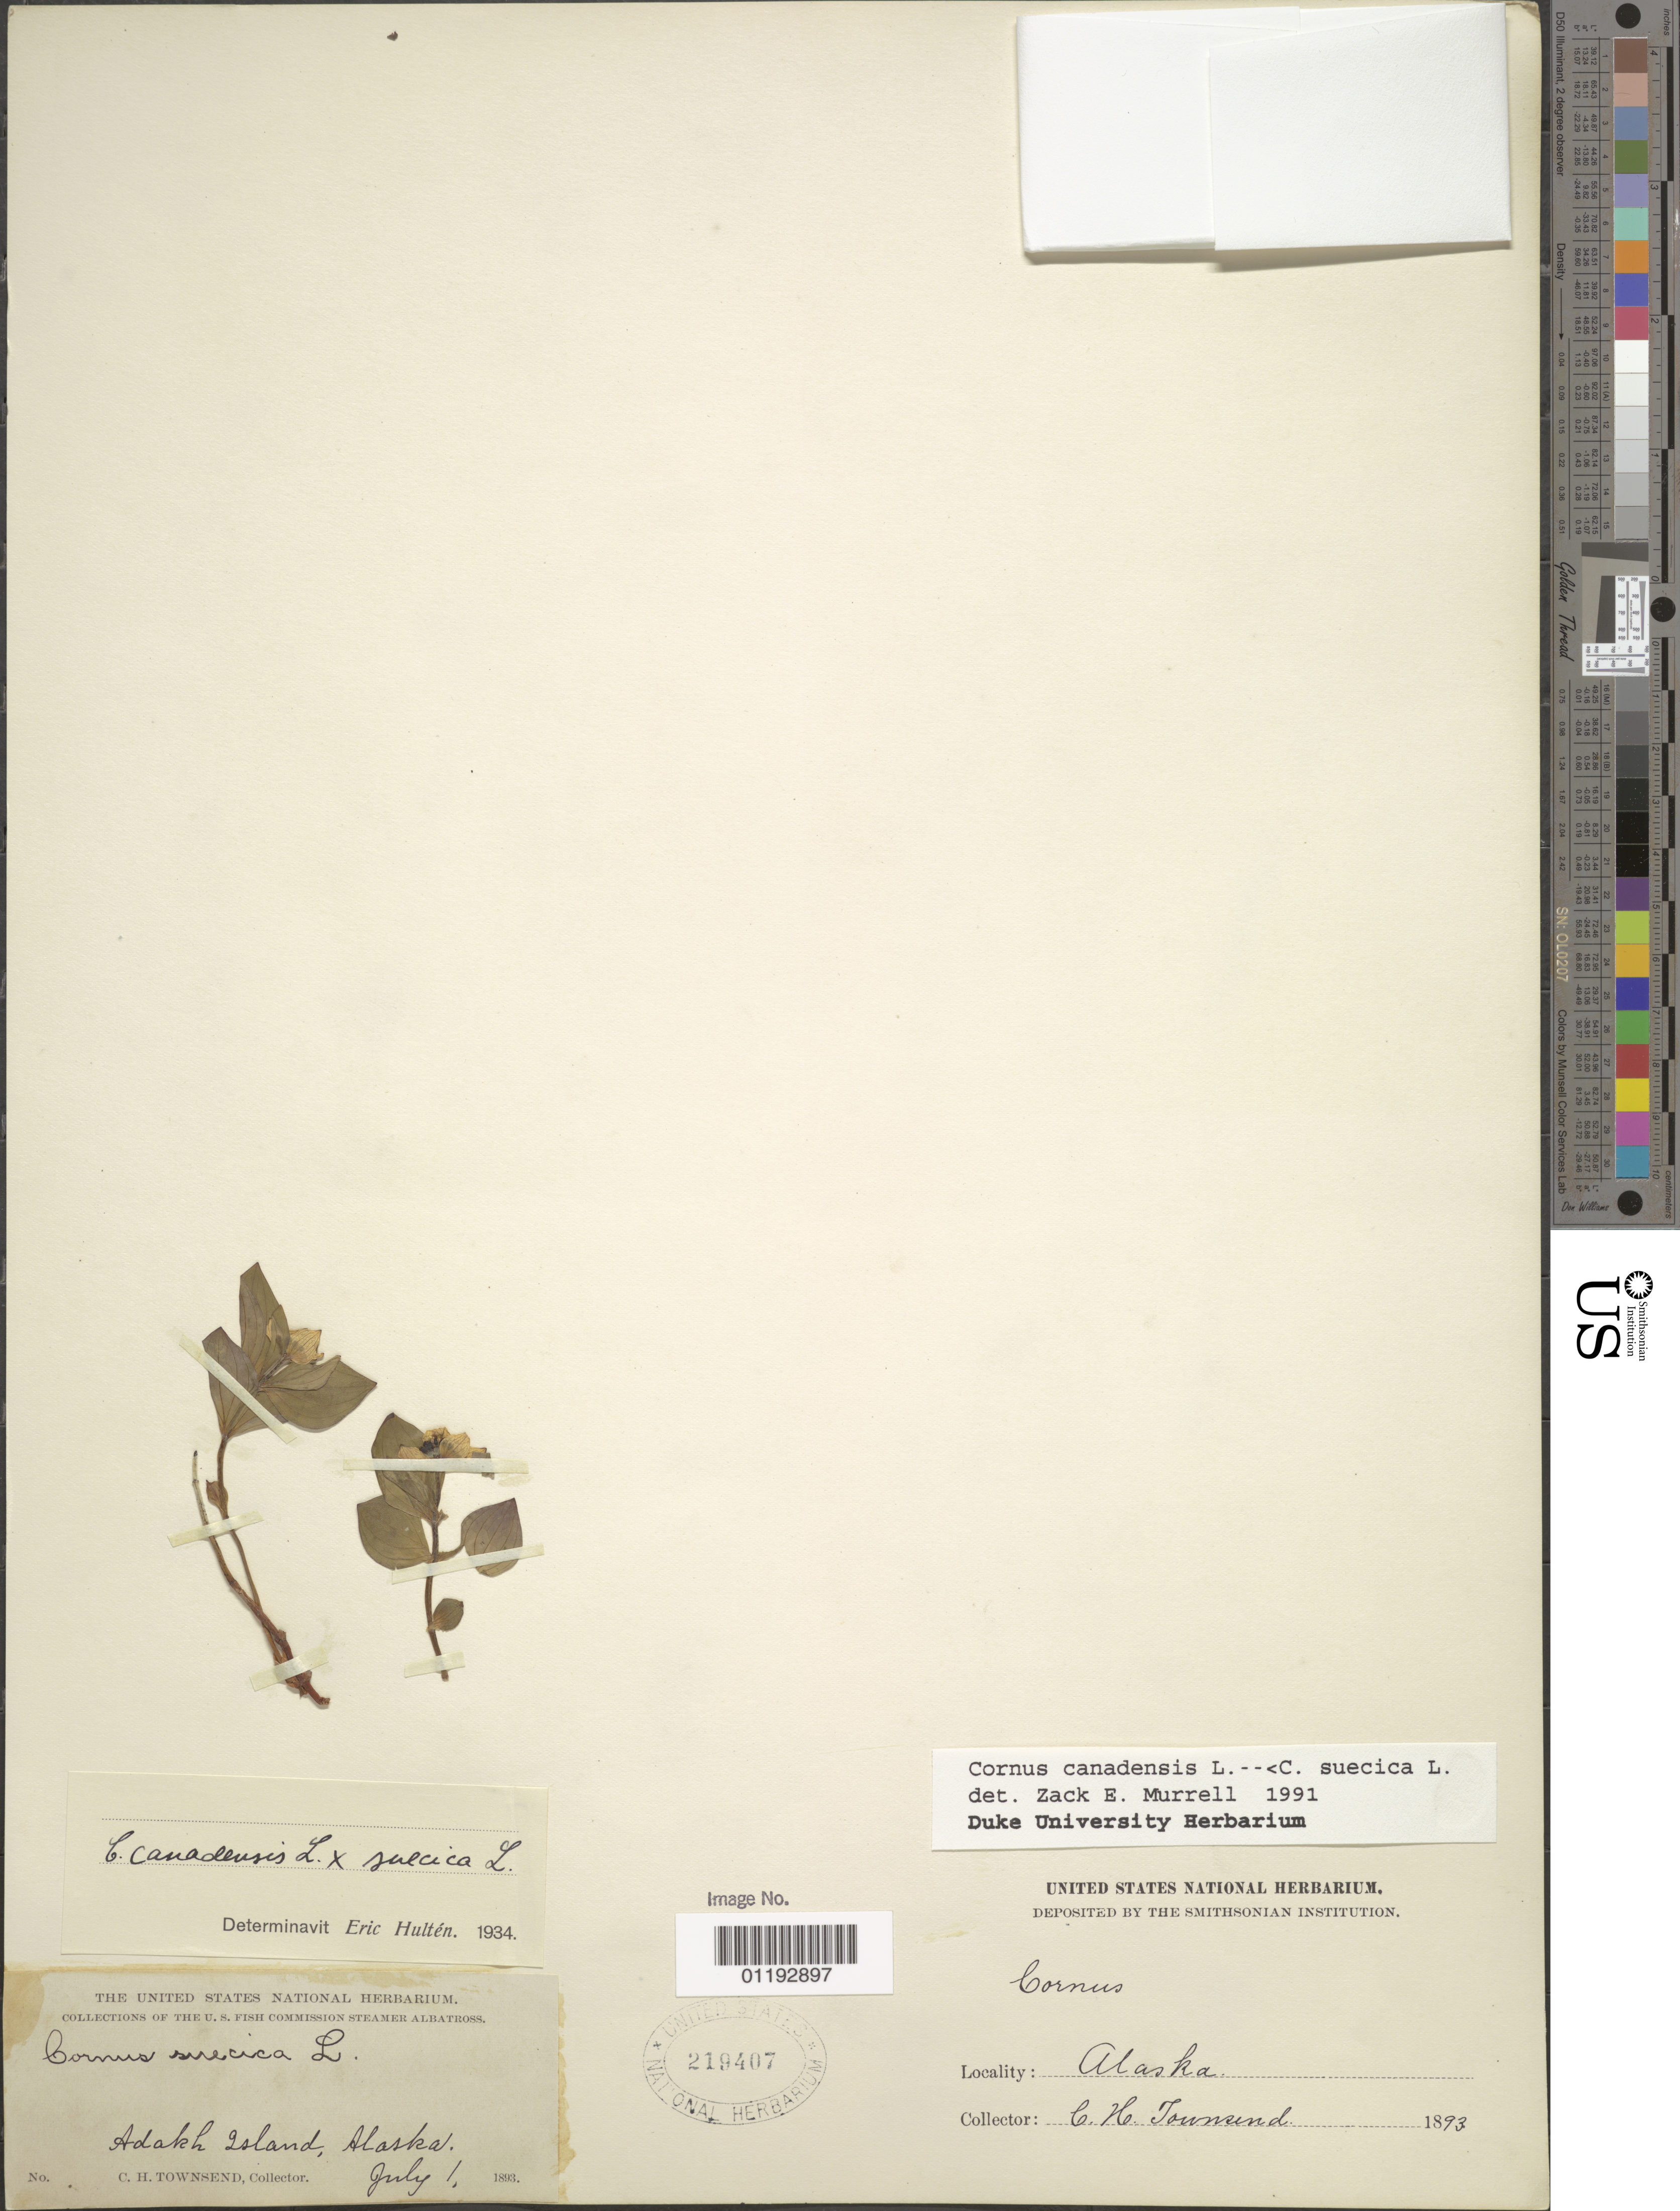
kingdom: Plantae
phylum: Tracheophyta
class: Magnoliopsida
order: Cornales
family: Cornaceae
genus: Cornus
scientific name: Cornus canadensis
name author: L.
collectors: C. H. Townsend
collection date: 1893-07-01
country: United States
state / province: Alaska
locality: Adakh Island.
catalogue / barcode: US 219407